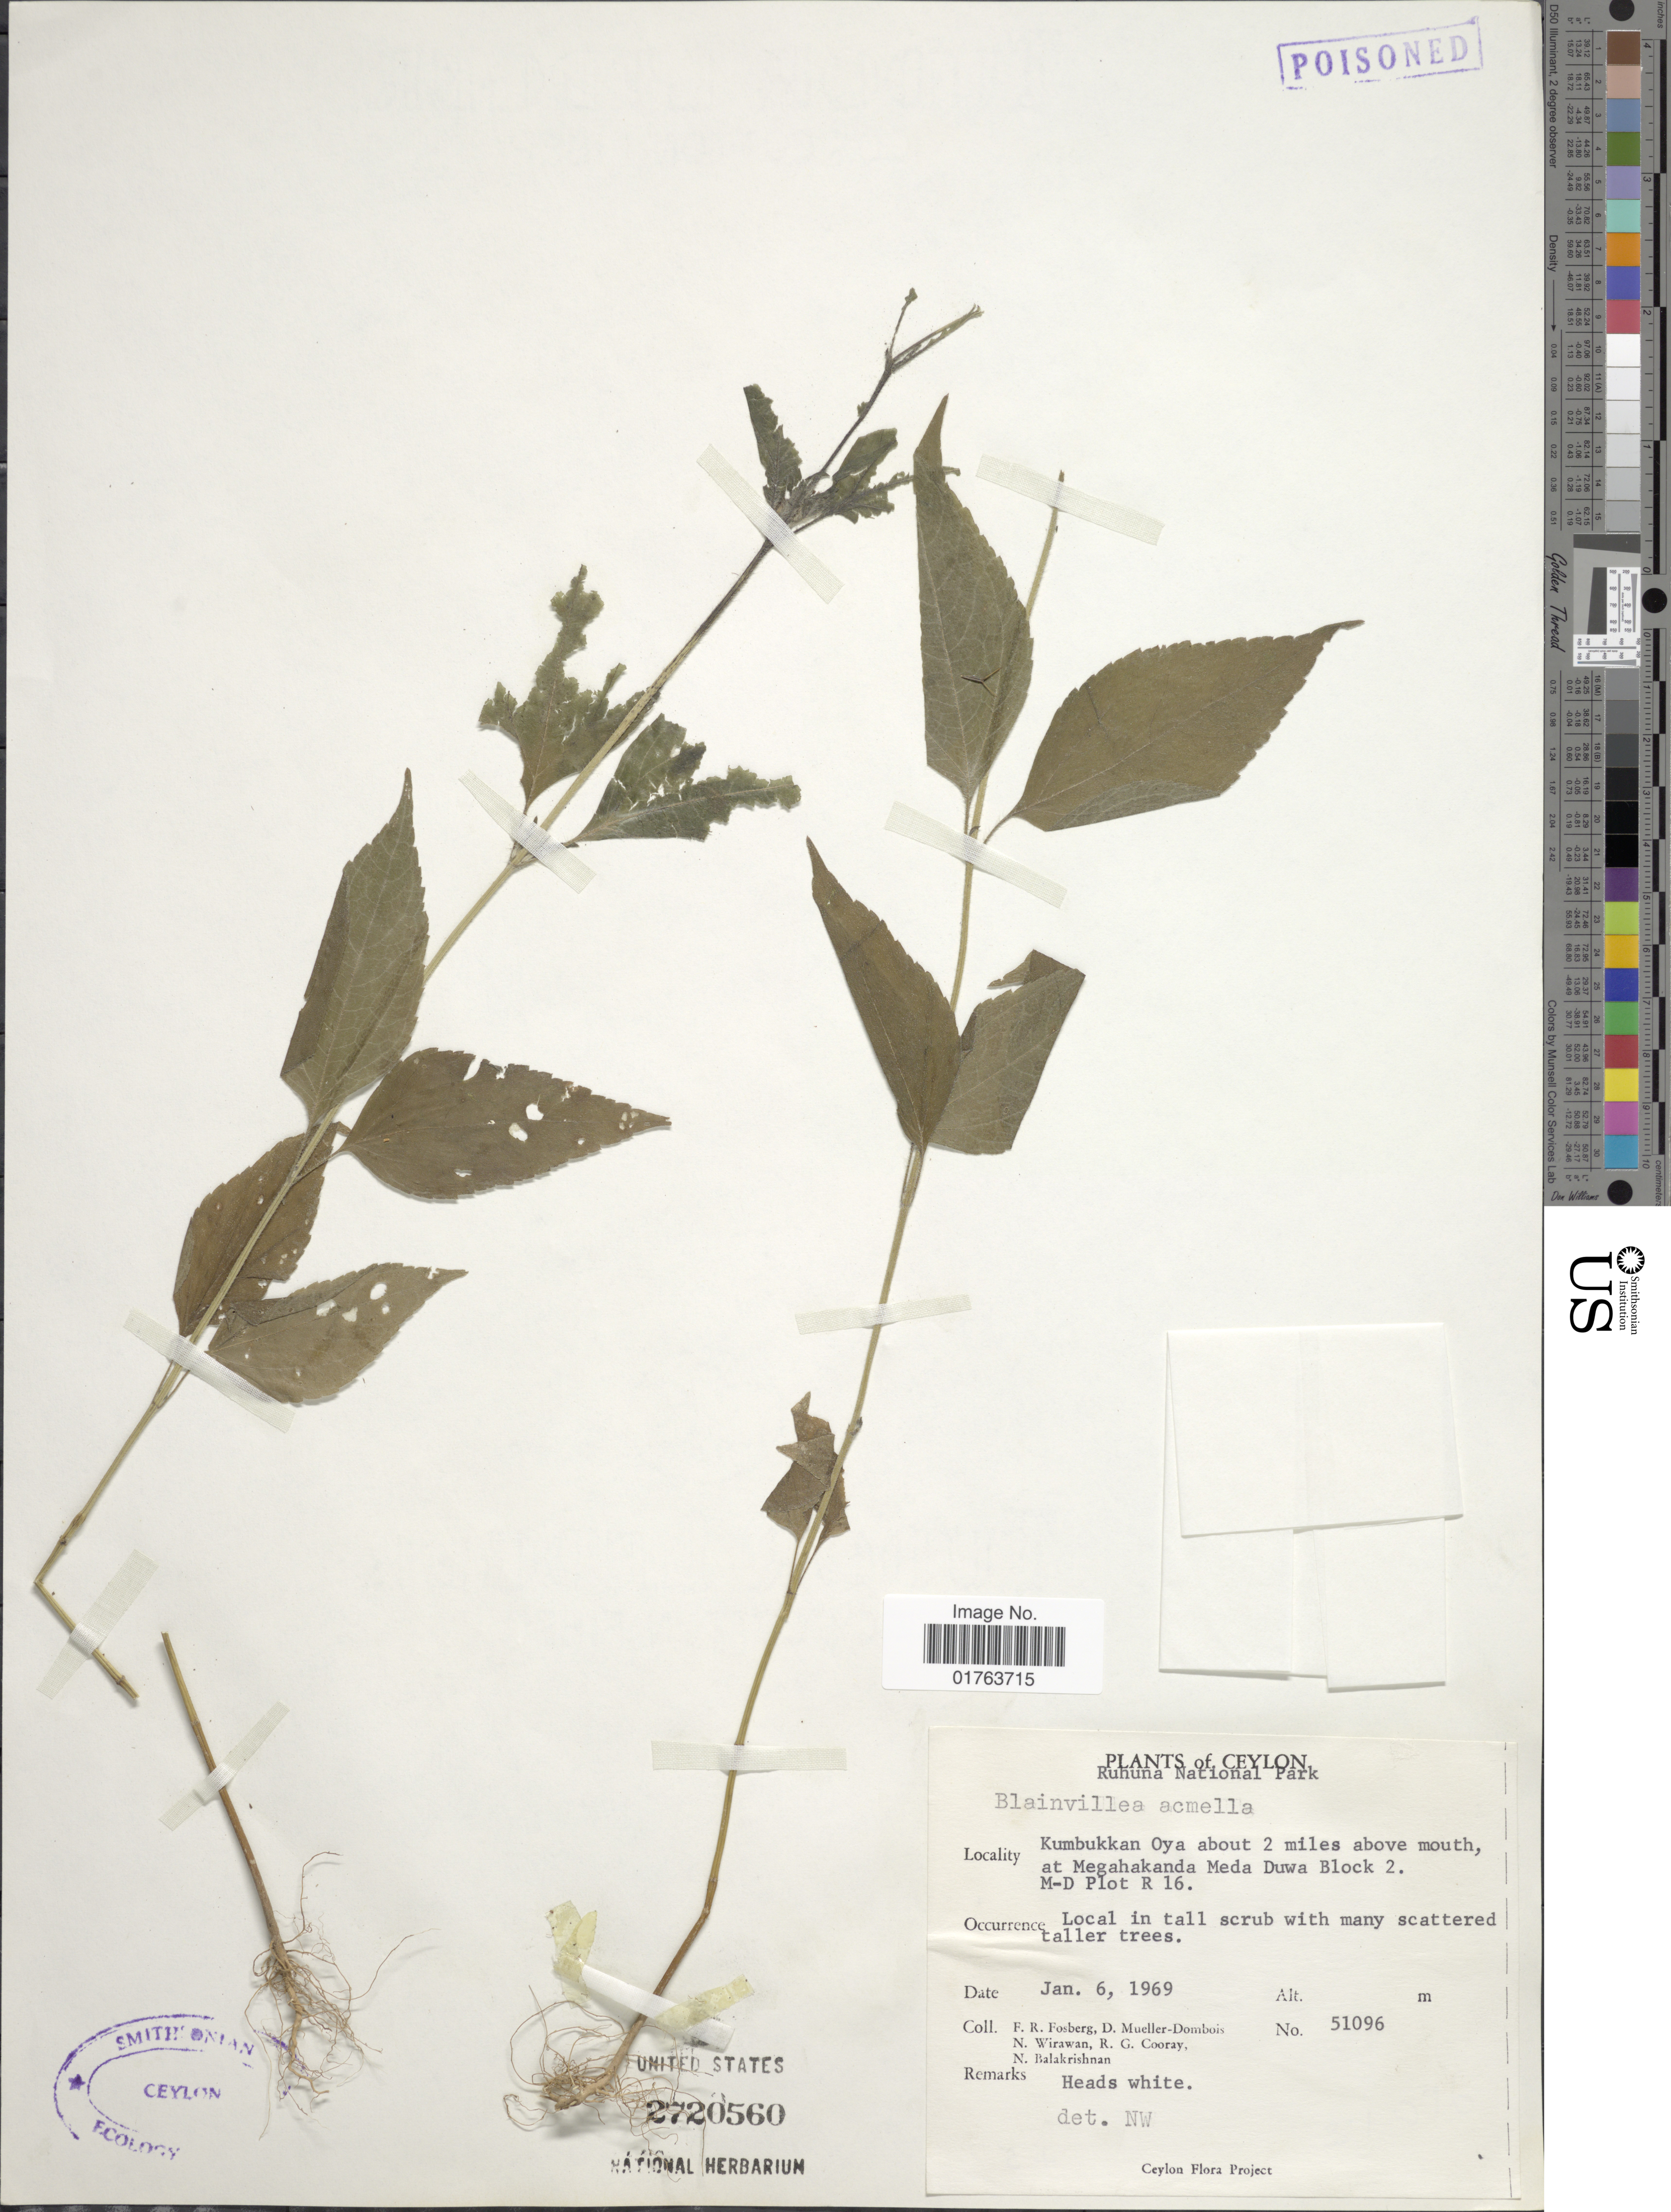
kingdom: Plantae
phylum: Tracheophyta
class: Magnoliopsida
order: Asterales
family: Asteraceae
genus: Blainvillea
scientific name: Blainvillea acmella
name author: (L.) Philipson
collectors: F. R. Fosberg, D. Mueller-Dombois, N. Wirawan, R. Cooray & N. Balakrishnan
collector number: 51096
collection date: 1969-01-06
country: Sri Lanka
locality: Ruhuna National Park, Kumbukkan Oya about 2 miles above mouth, at Megahakanda Meda Duwa Block 2, M-D Plot R 16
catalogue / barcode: US 2720560